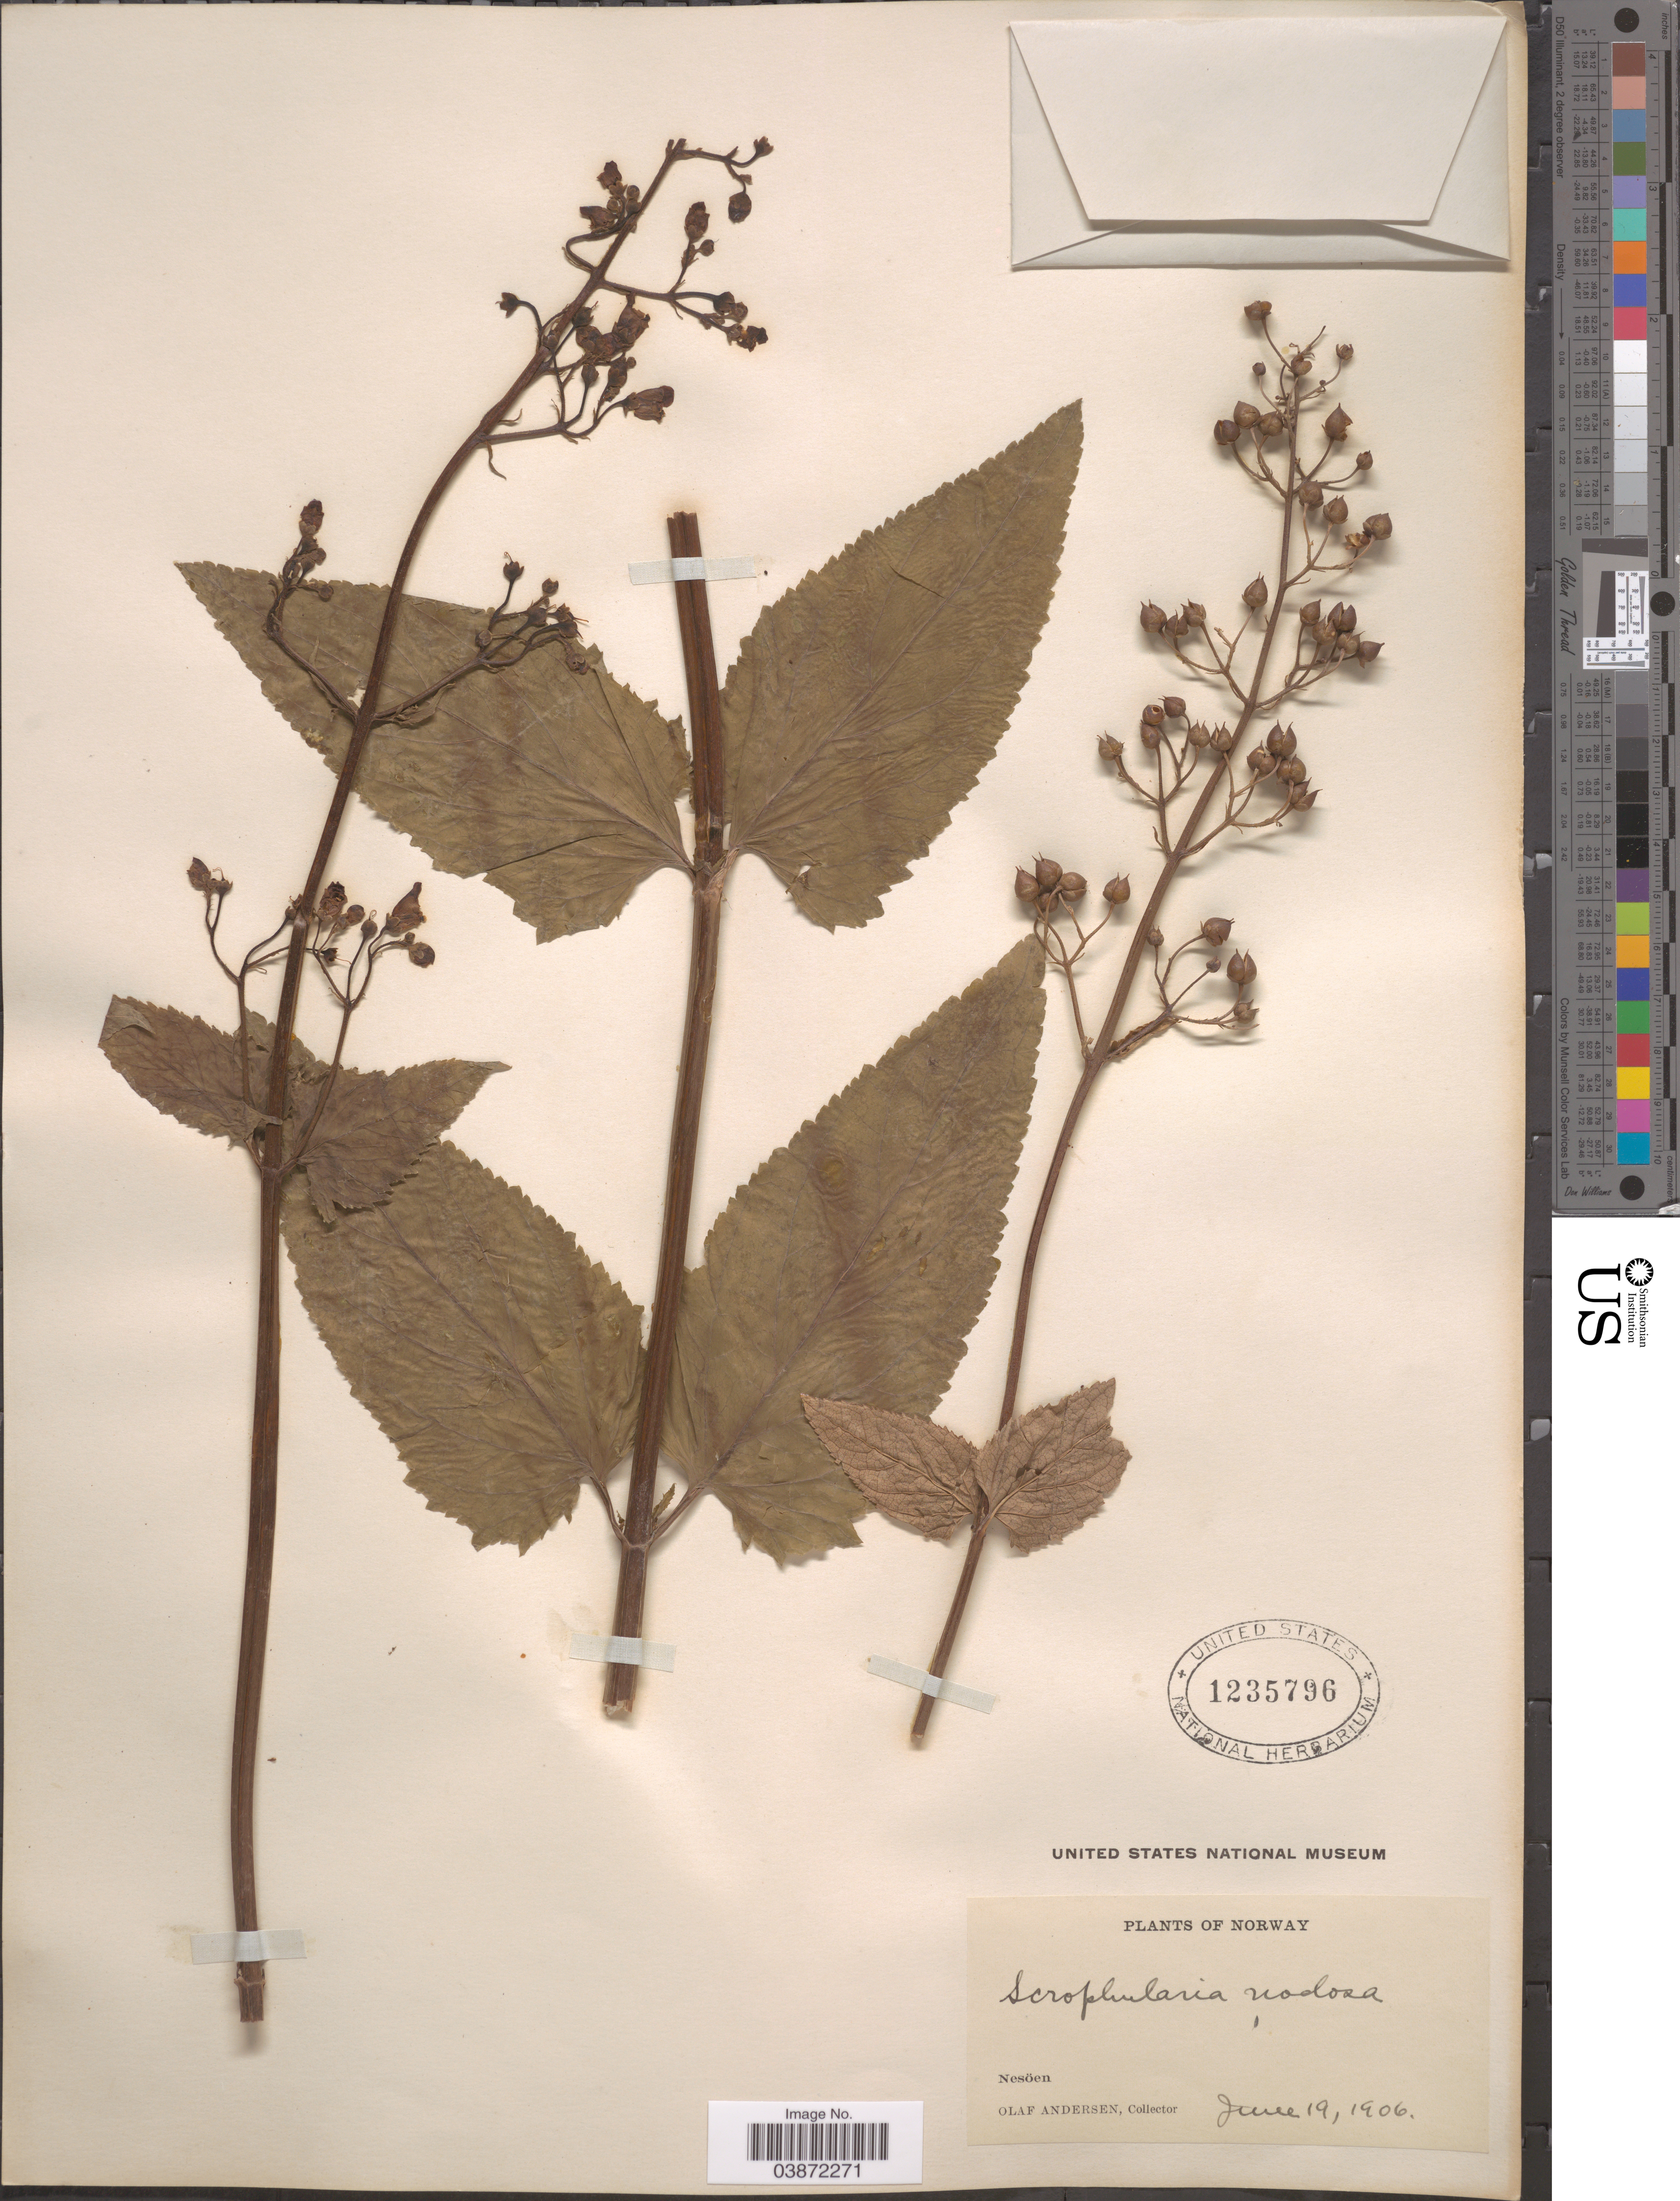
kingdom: Plantae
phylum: Tracheophyta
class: Magnoliopsida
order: Lamiales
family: Scrophulariaceae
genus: Scrophularia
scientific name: Scrophularia nodosa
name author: L.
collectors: O. Andersen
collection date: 1906-06-19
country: Norway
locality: Nesöen.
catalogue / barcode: US 1235796